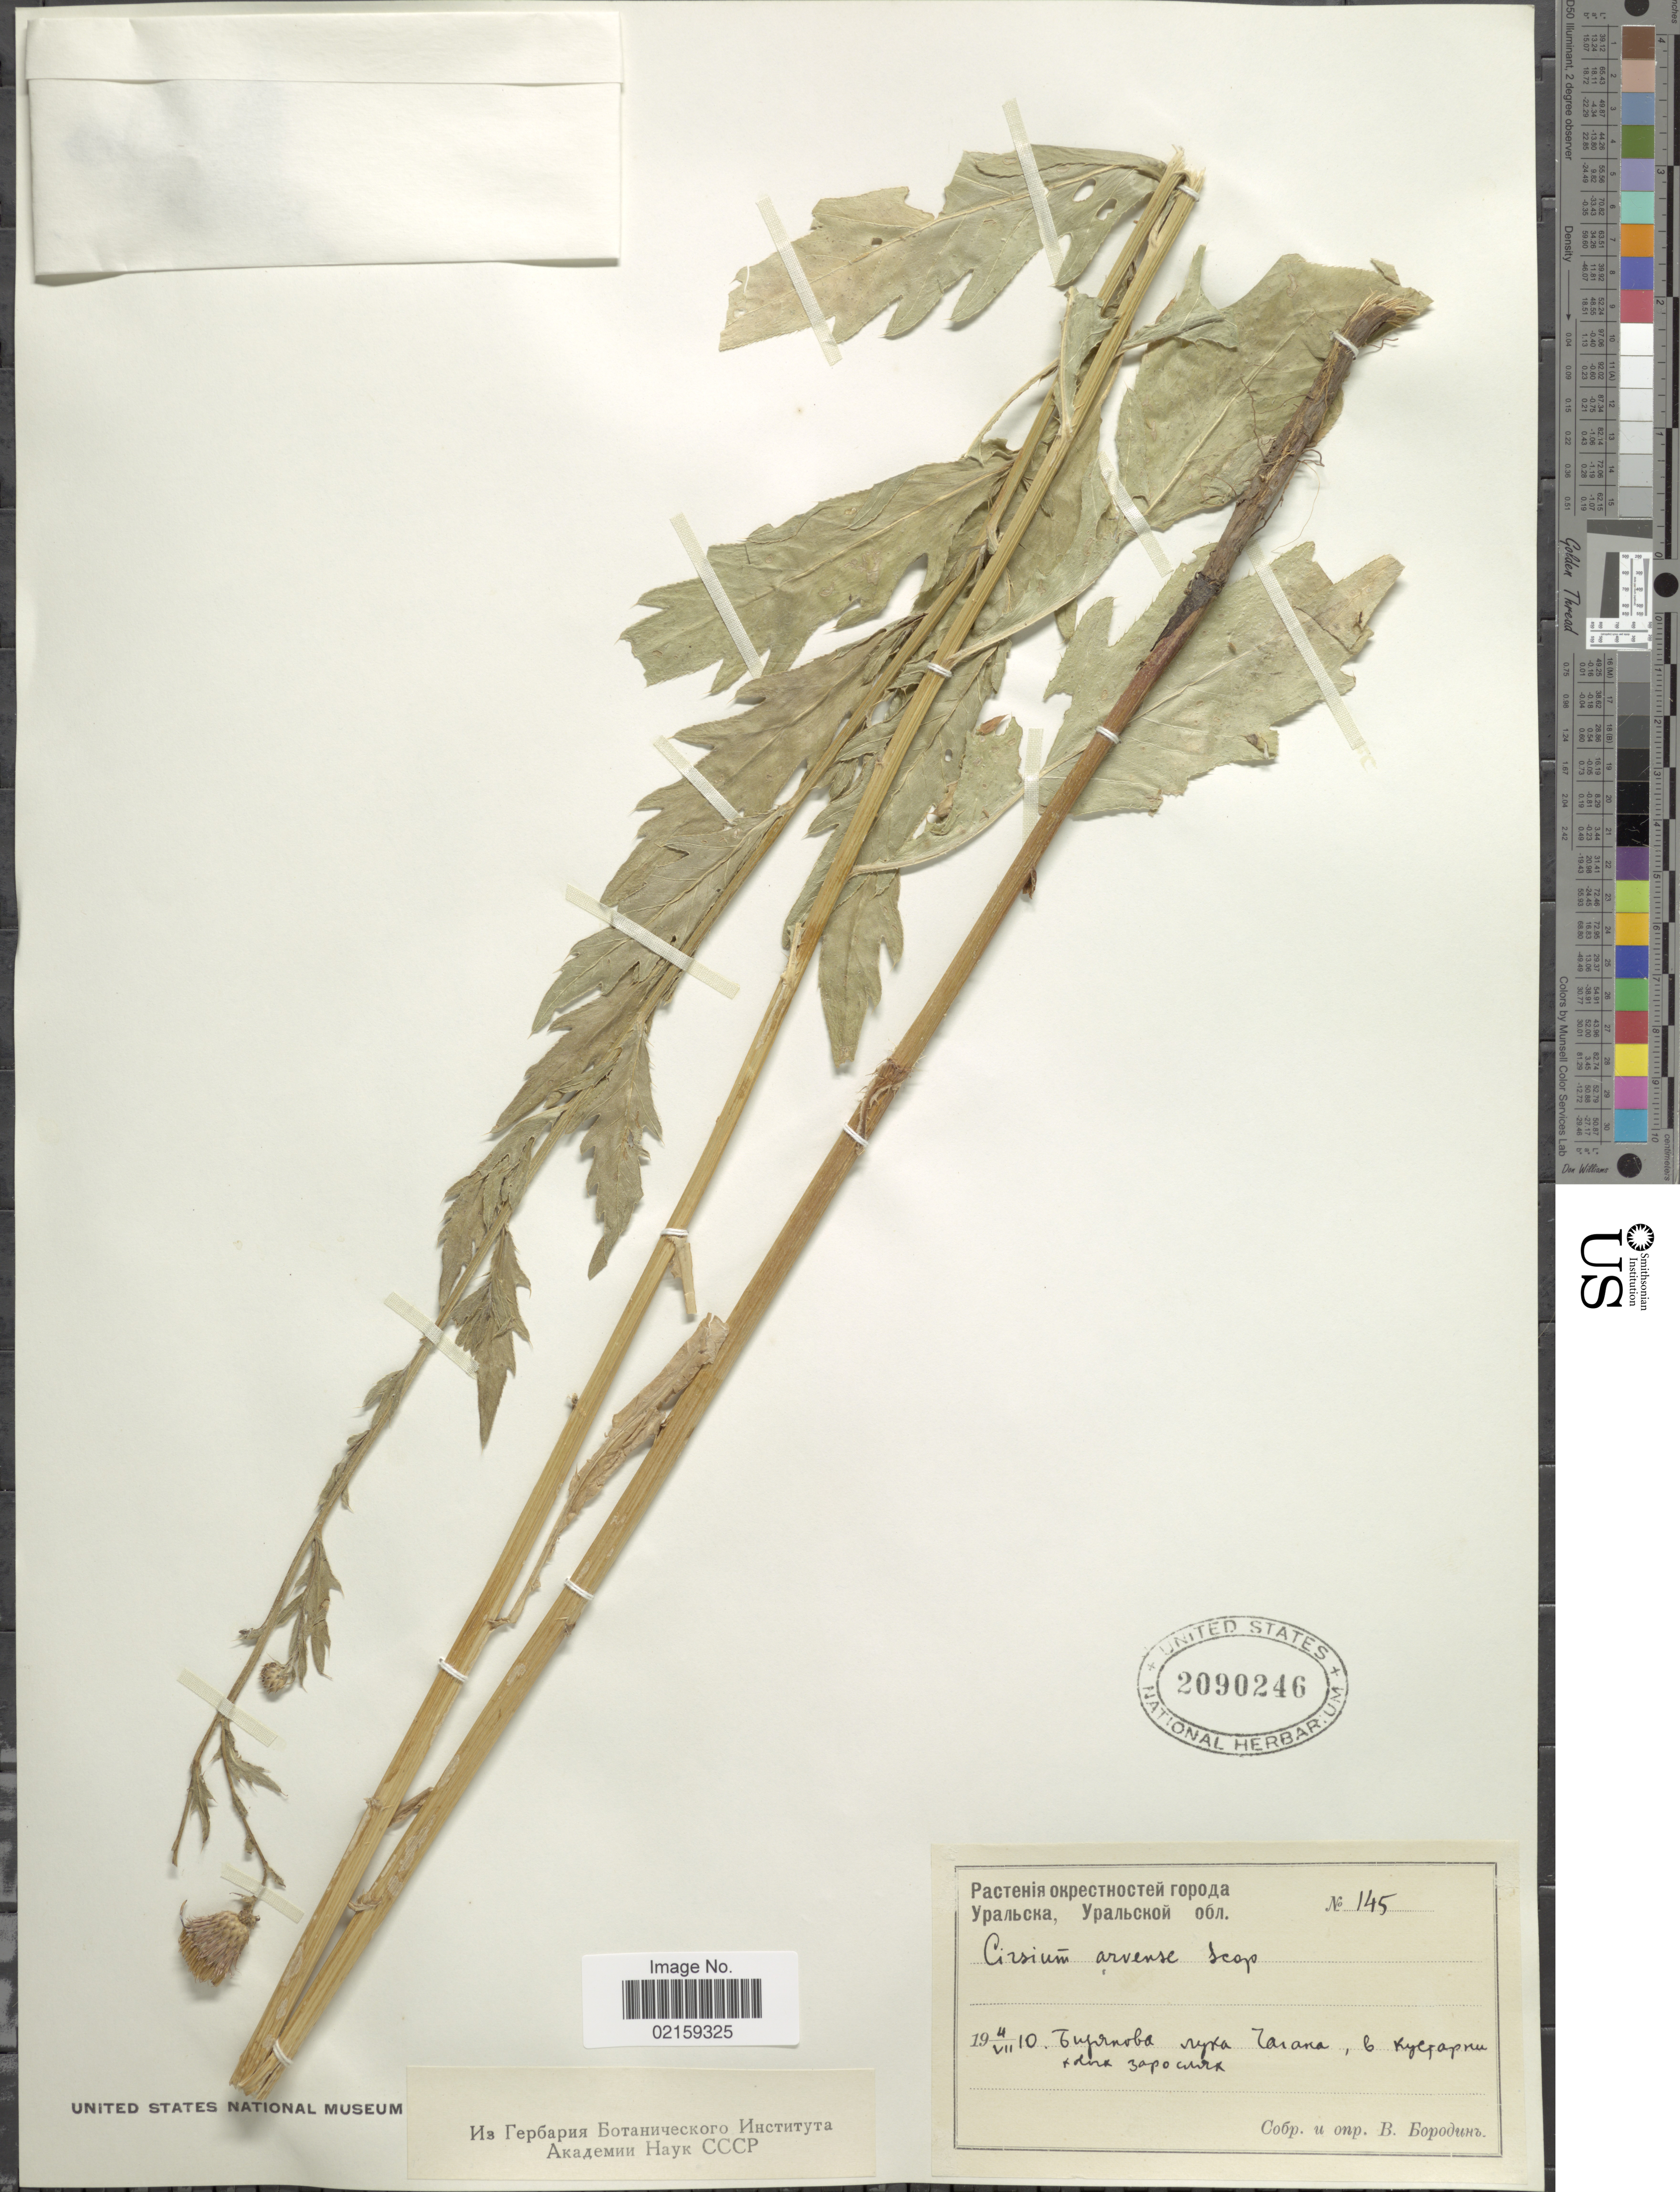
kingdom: Plantae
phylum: Tracheophyta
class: Magnoliopsida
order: Asterales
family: Asteraceae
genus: Cirsium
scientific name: Cirsium arvense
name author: (L.) Scop.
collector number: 145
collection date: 1910-07-04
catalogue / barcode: US 2090246